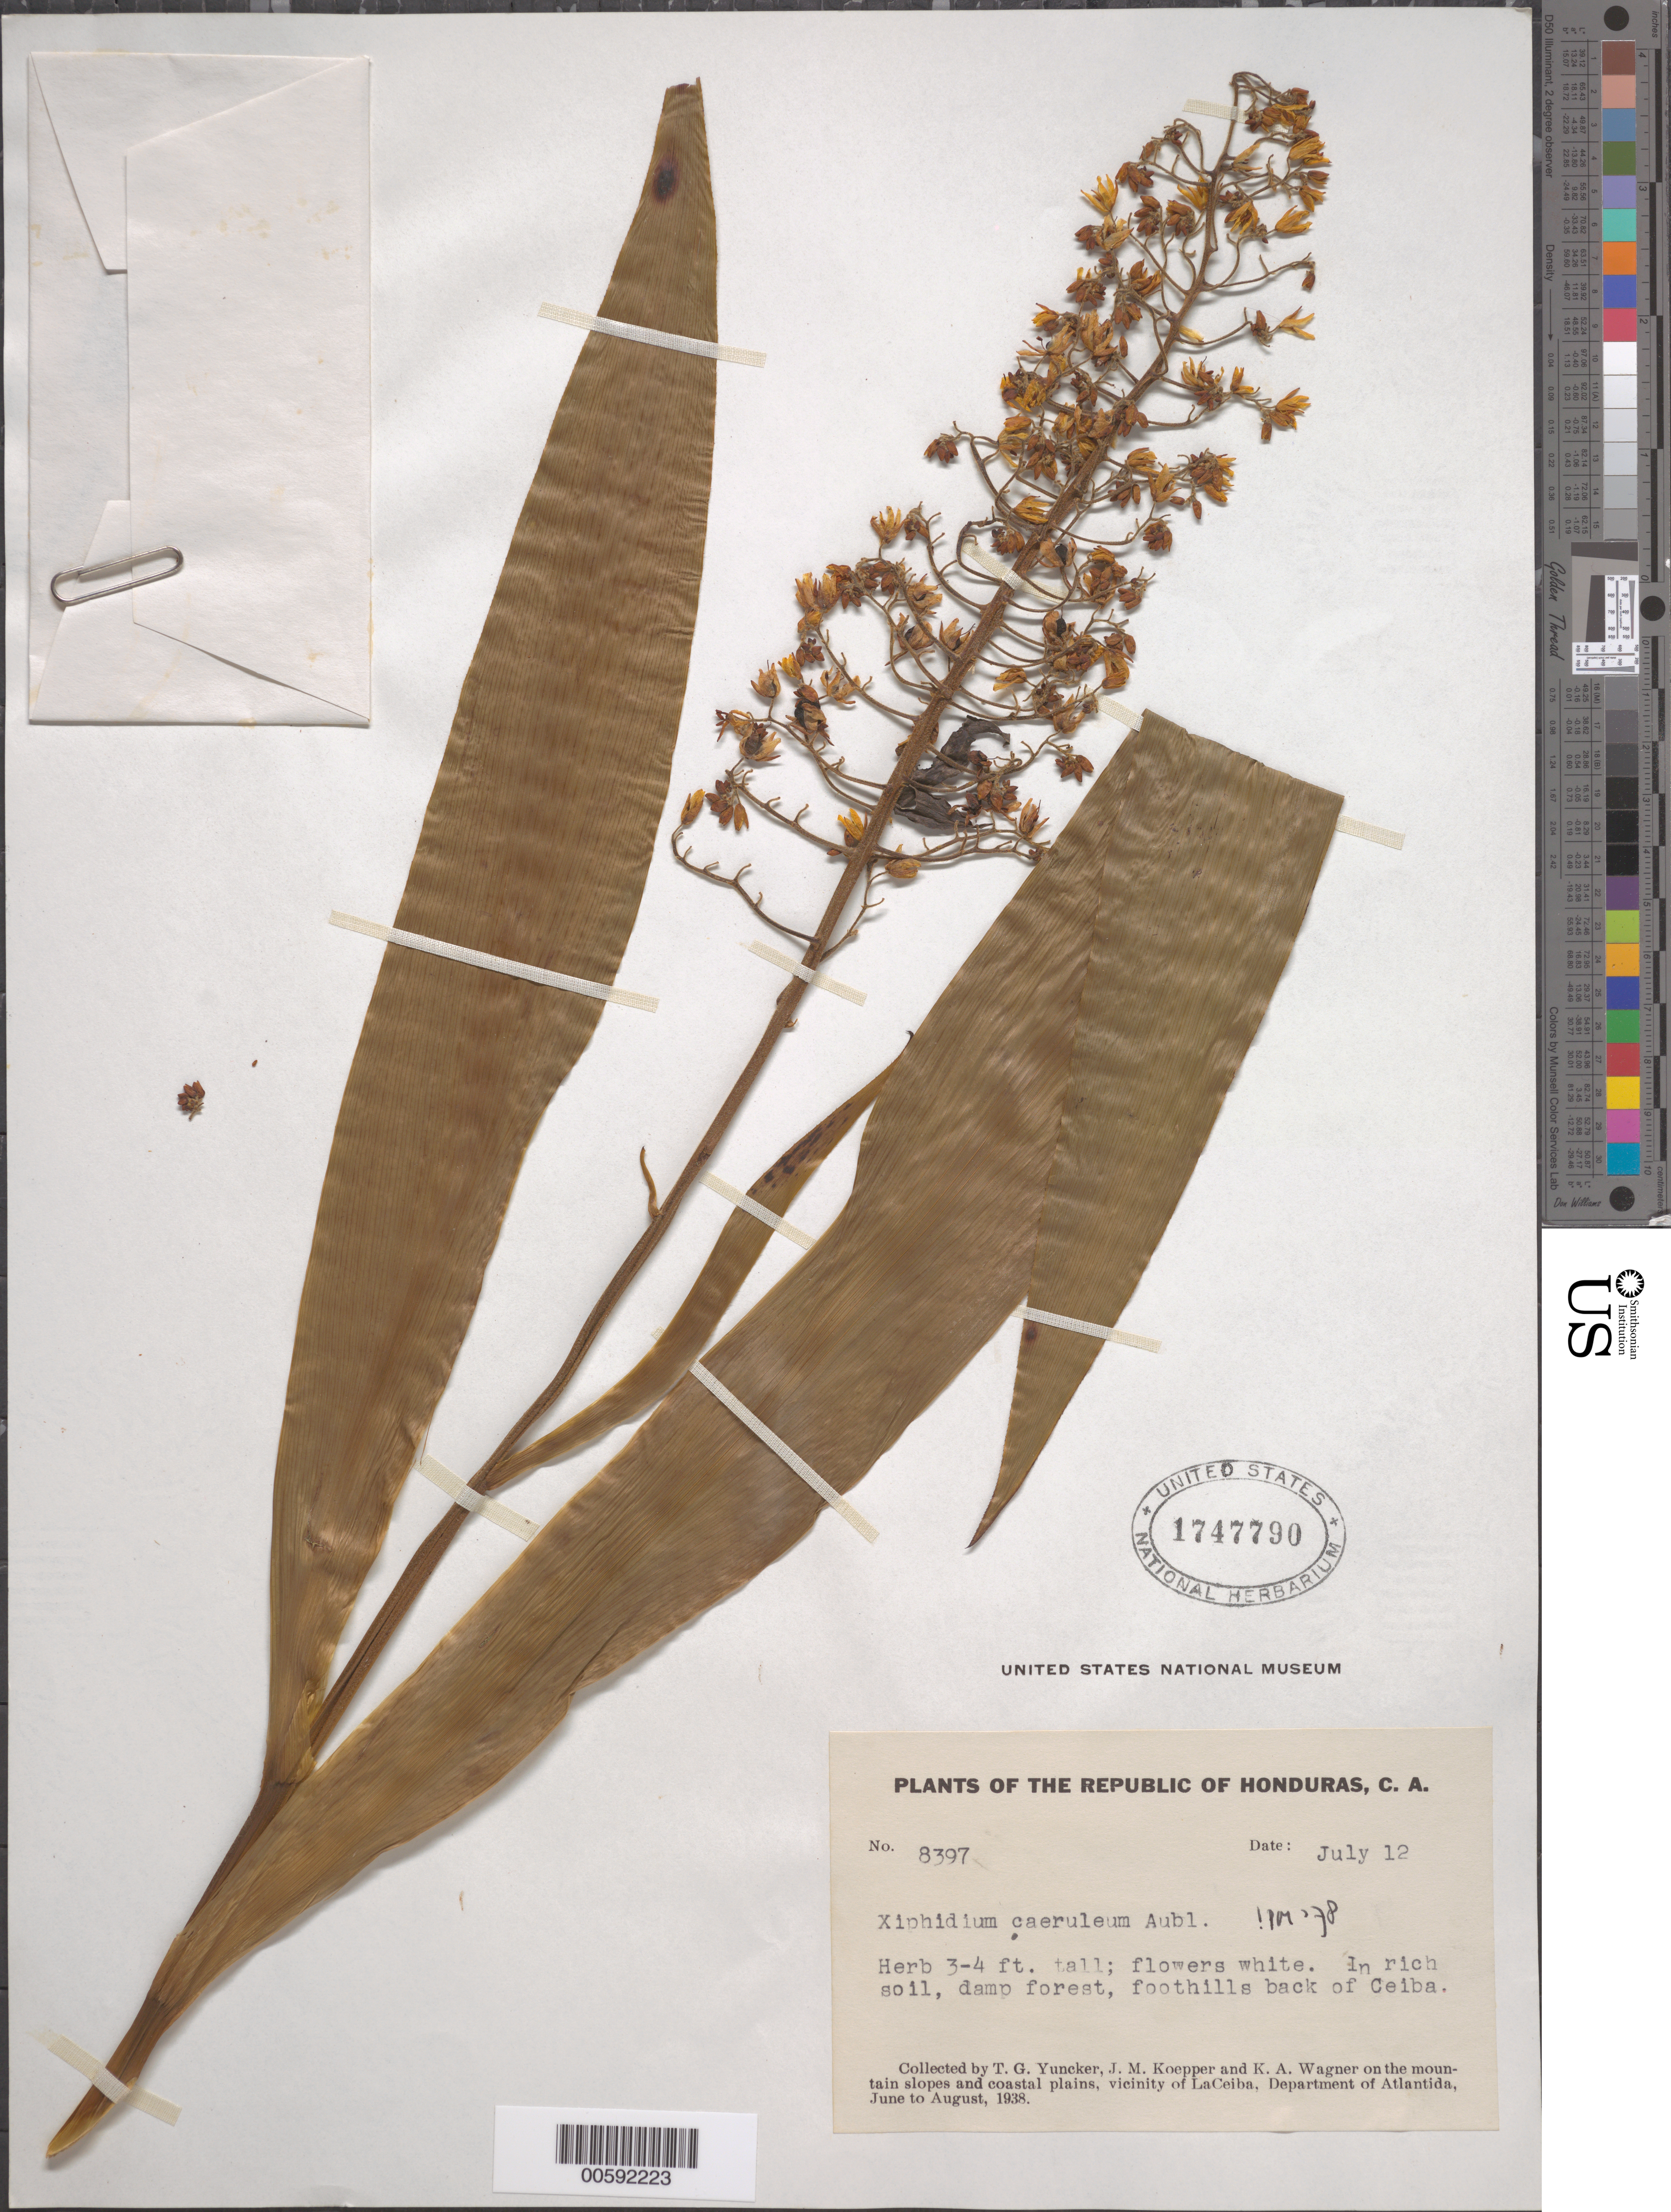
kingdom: Plantae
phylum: Tracheophyta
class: Liliopsida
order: Commelinales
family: Haemodoraceae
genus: Xiphidium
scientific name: Xiphidium caeruleum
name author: Aubl.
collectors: T. G. Yuncker, J. Koepperk & K. A. Wagner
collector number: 8397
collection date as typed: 12 Jul 1938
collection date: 1938-07-12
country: Honduras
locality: Ceiba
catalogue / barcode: US 1747790